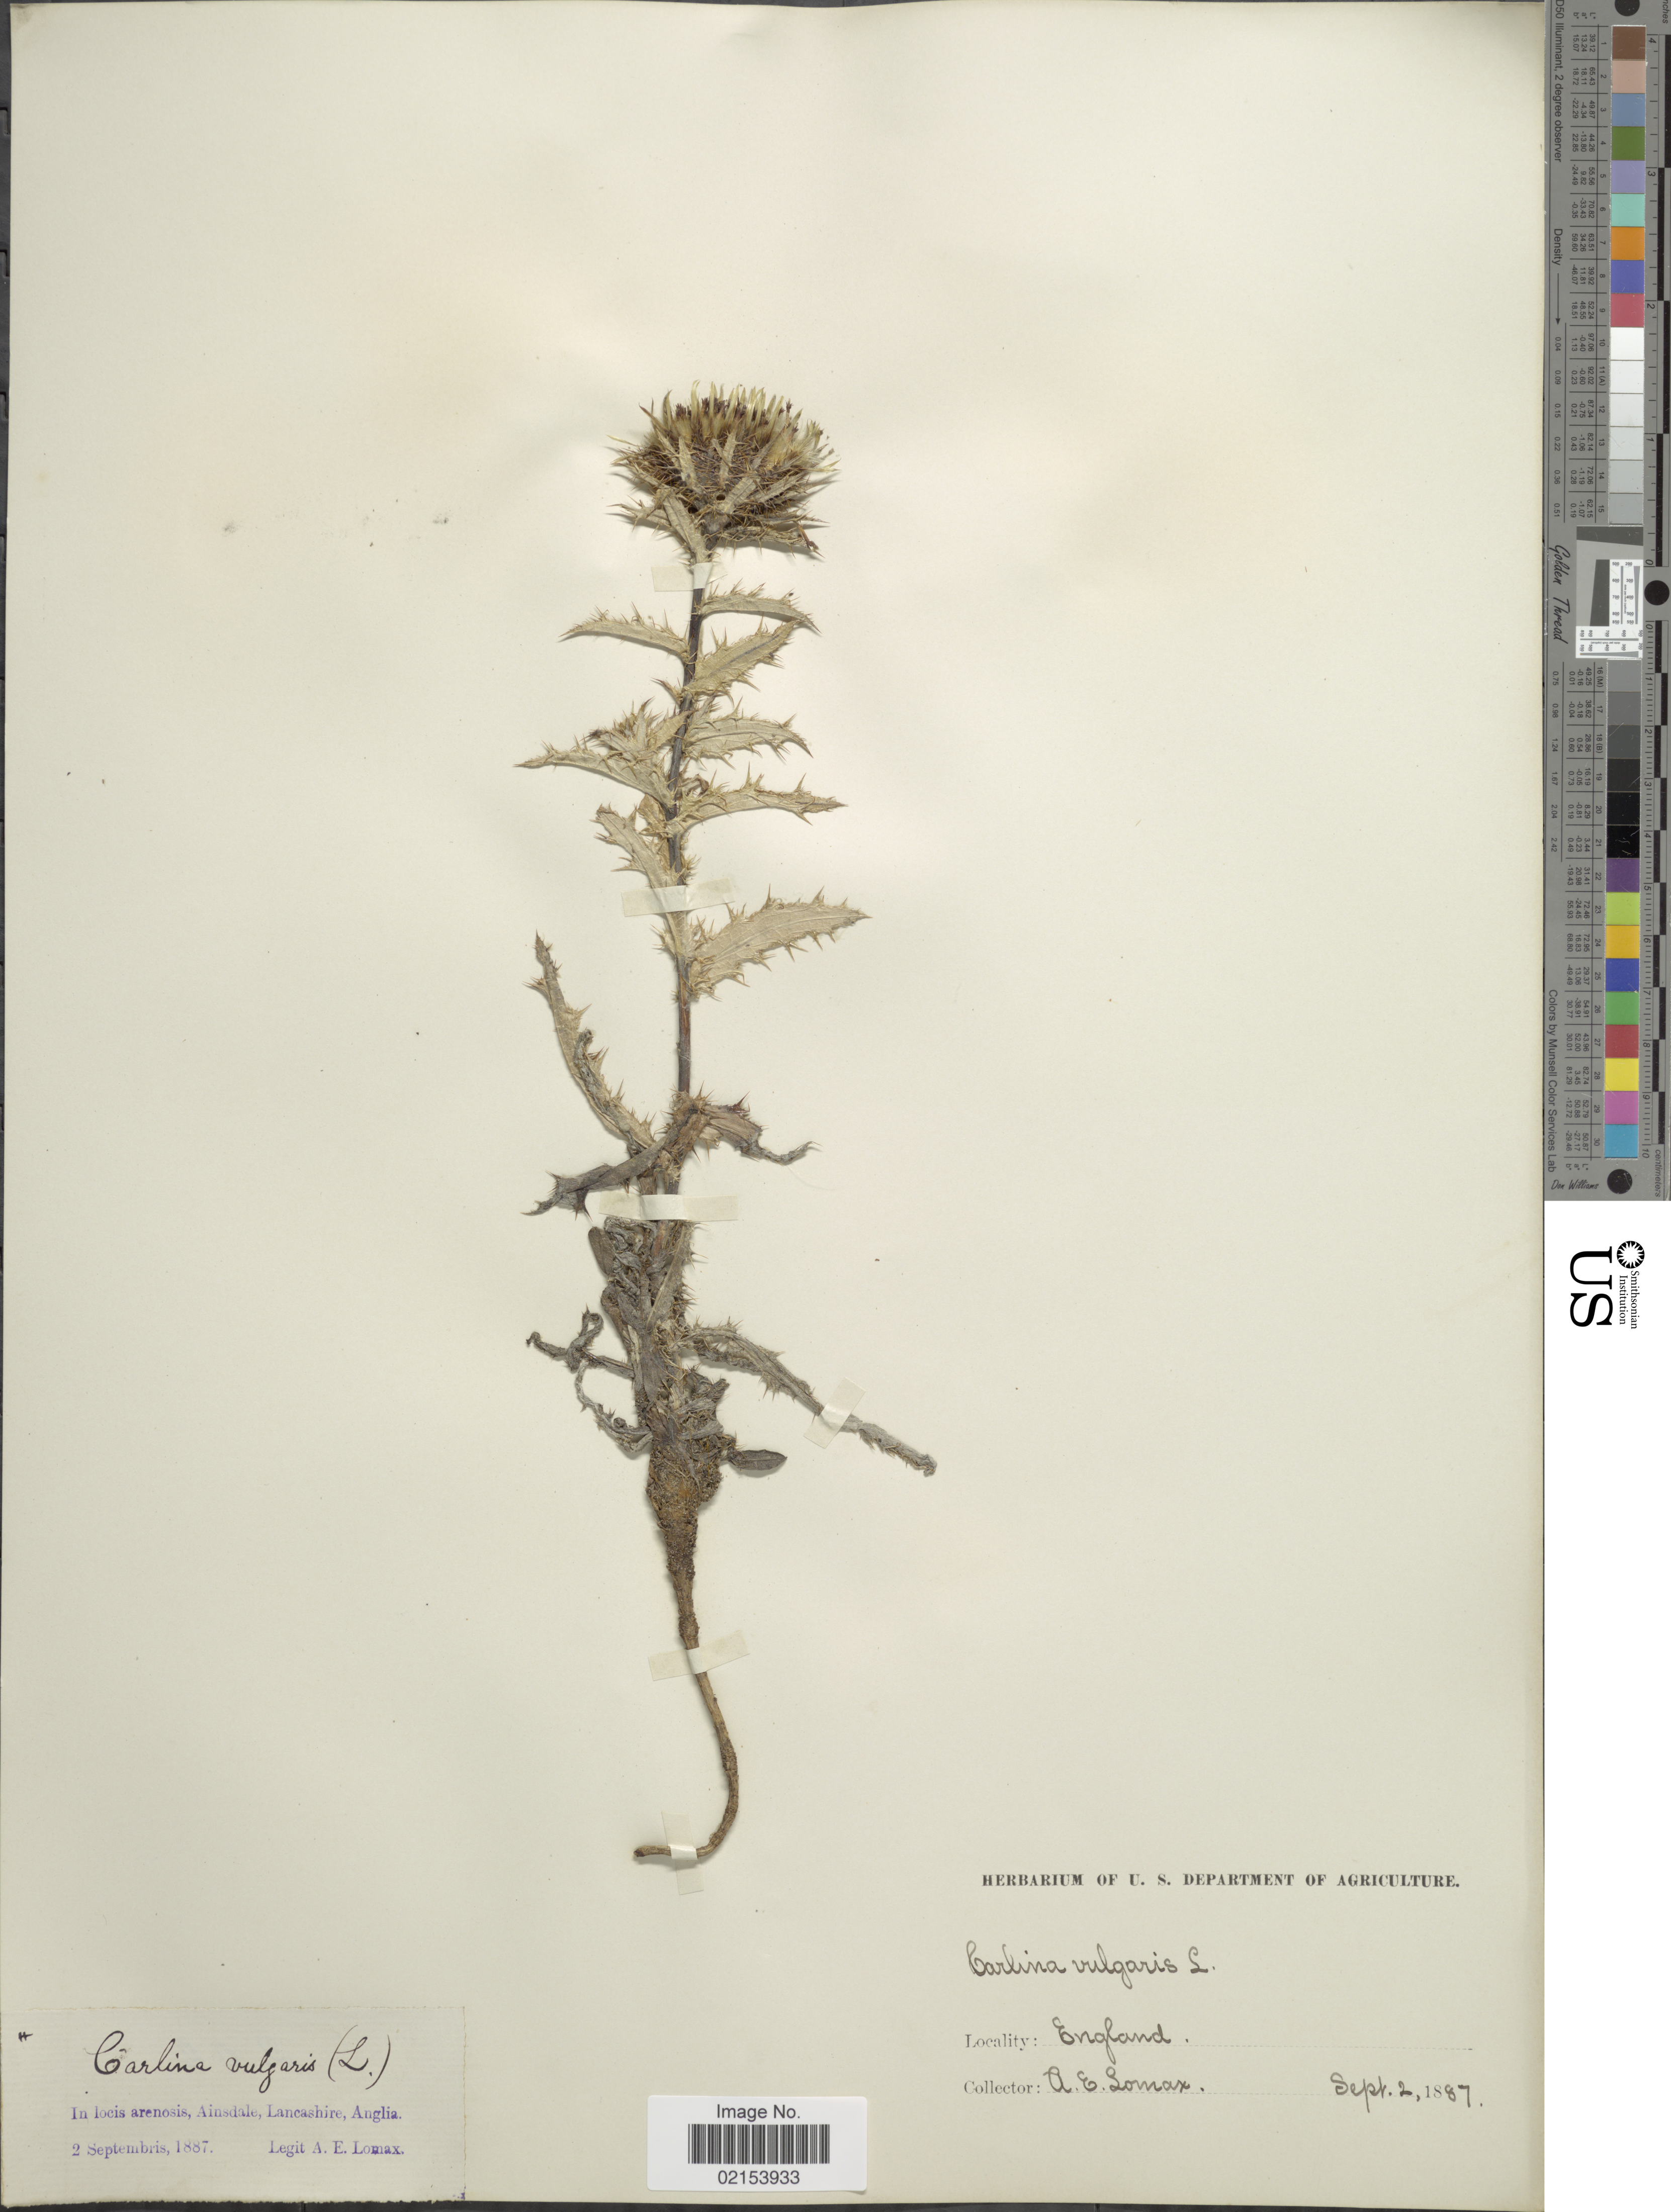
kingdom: Plantae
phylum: Tracheophyta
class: Magnoliopsida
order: Asterales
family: Asteraceae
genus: Carlina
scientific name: Carlina vulgaris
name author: L.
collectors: A. Lomax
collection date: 1887-09-02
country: United Kingdom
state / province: England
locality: Ainsdale, Lancashire, Anglia